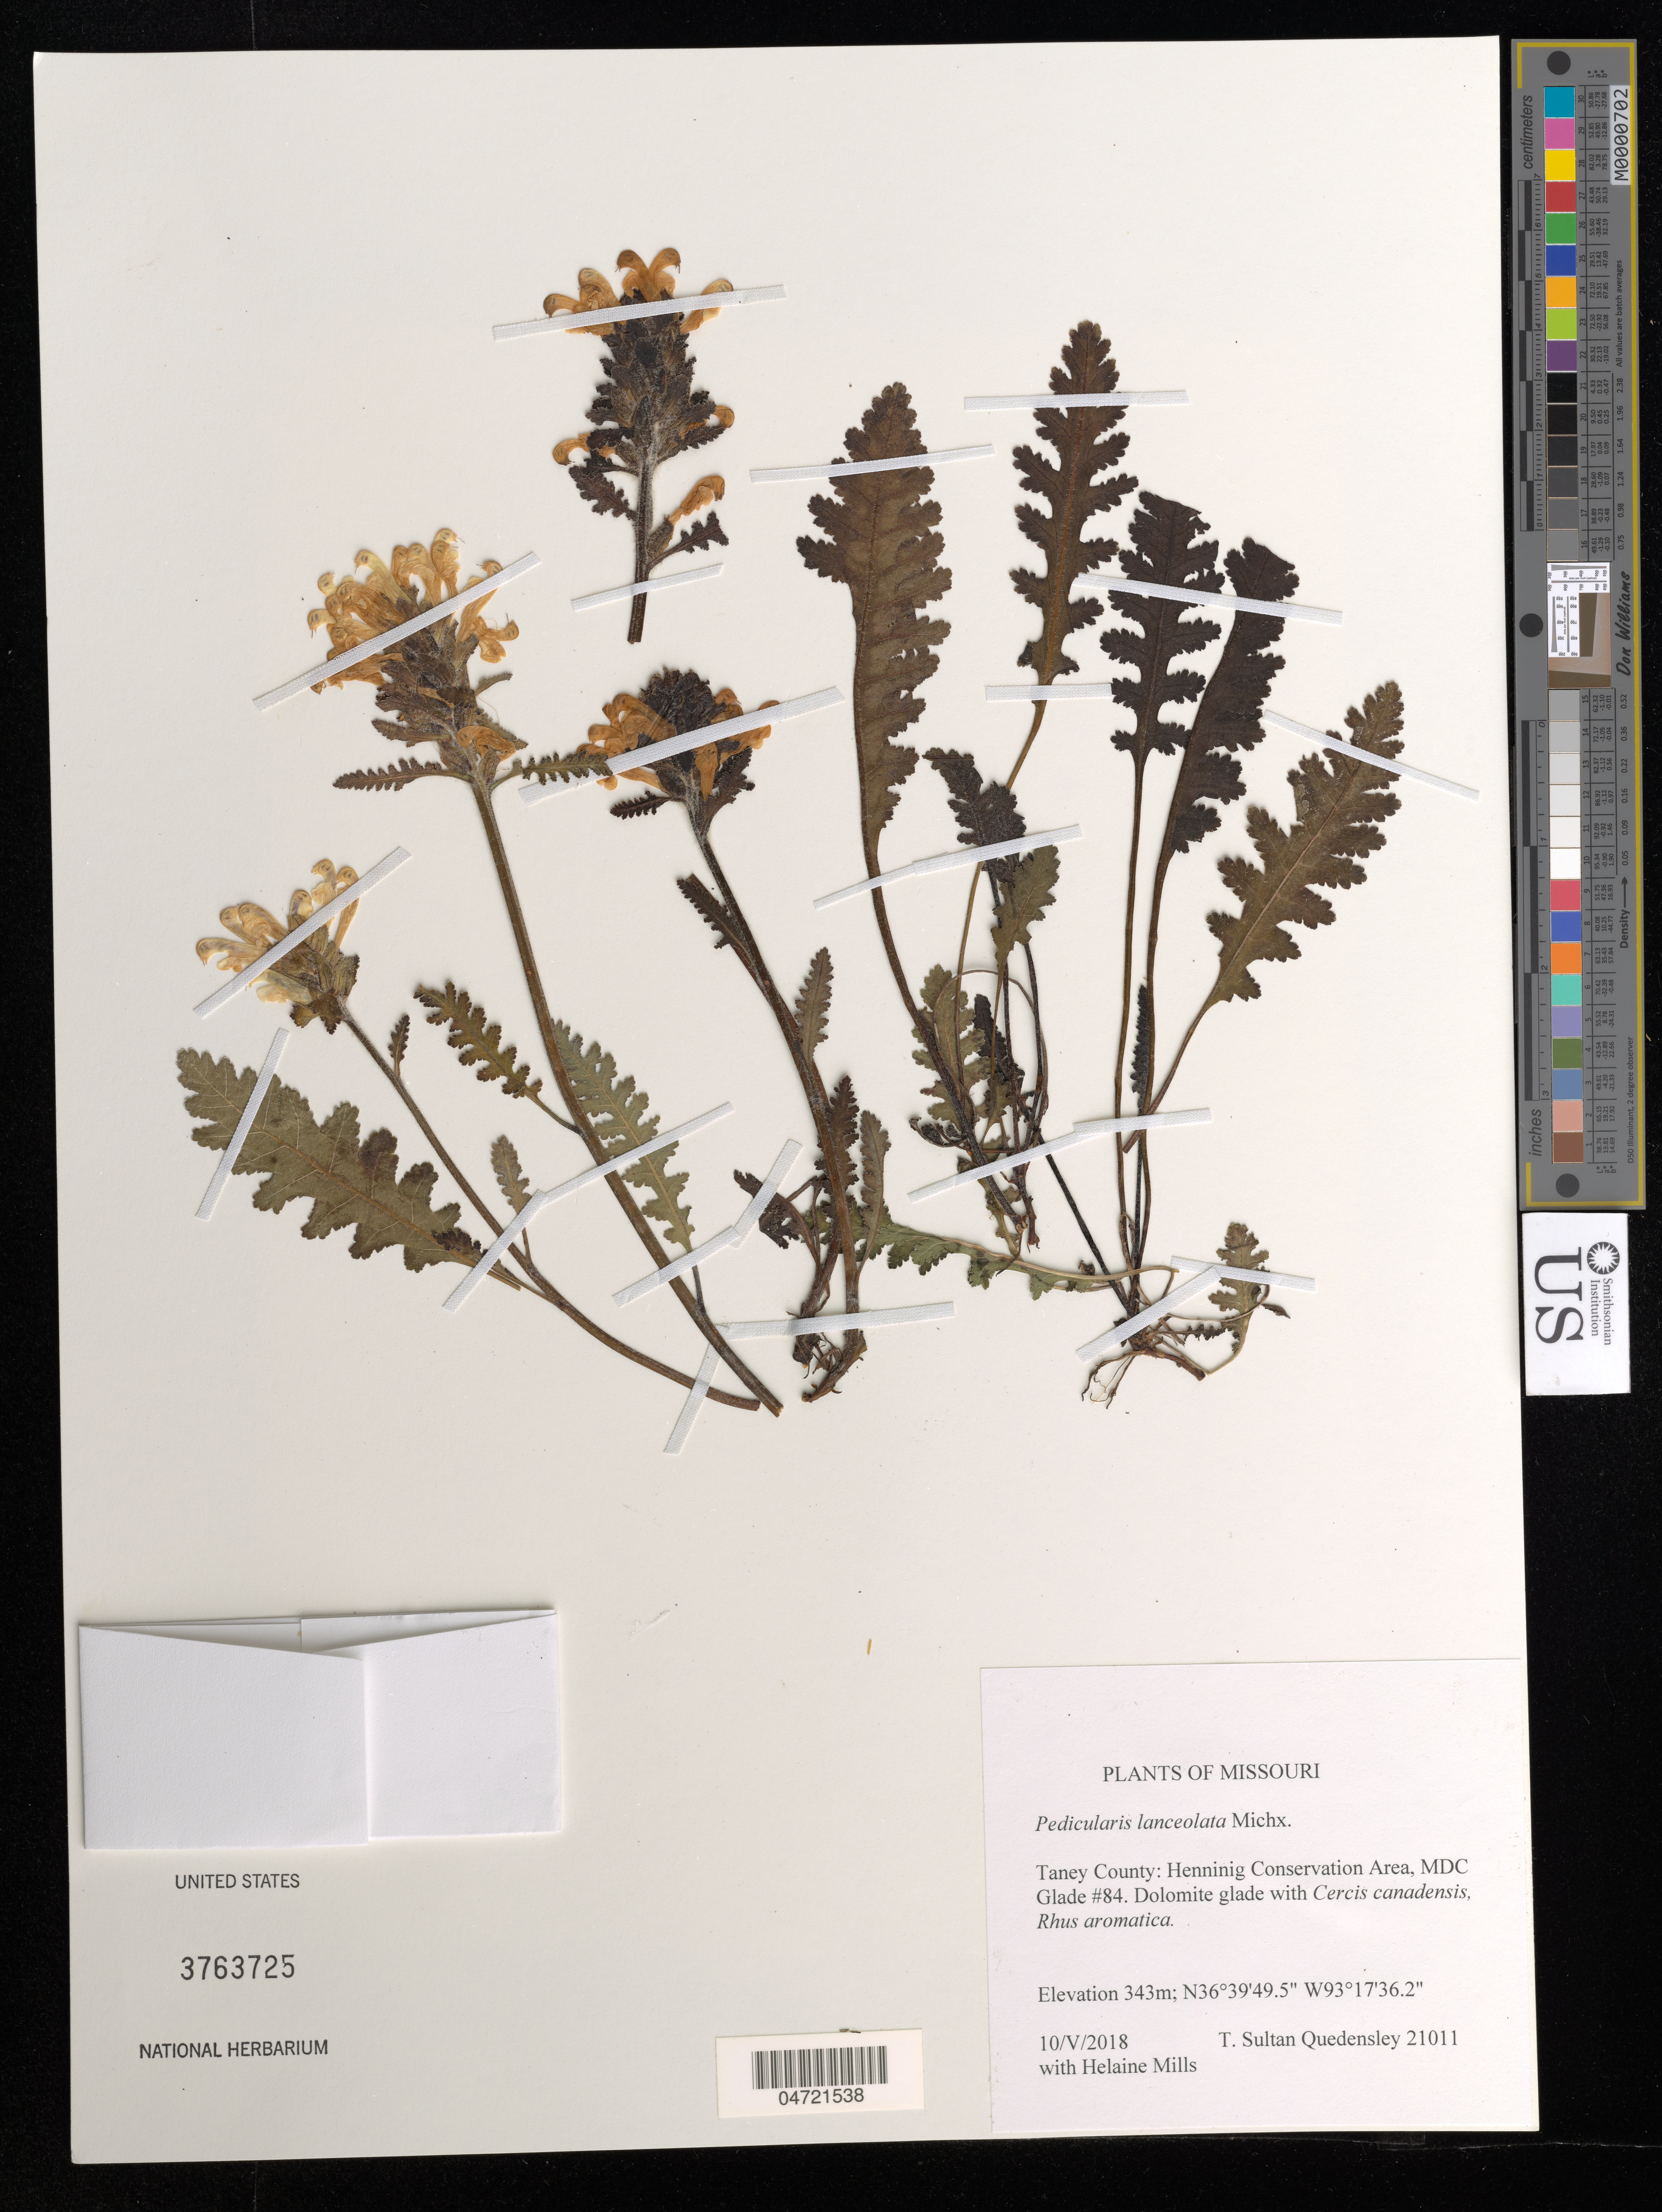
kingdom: Plantae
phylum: Tracheophyta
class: Magnoliopsida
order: Lamiales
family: Orobanchaceae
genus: Pedicularis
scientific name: Pedicularis lanceolata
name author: Michx.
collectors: T. S. Quedensley & H. Mills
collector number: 21011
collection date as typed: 10 May 2018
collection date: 2018-05-10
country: United States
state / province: Missouri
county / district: Taney County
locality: Henninig Conservation Area, MDC Glade #84.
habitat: Dolomite glade.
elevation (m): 343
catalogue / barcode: US 3763725